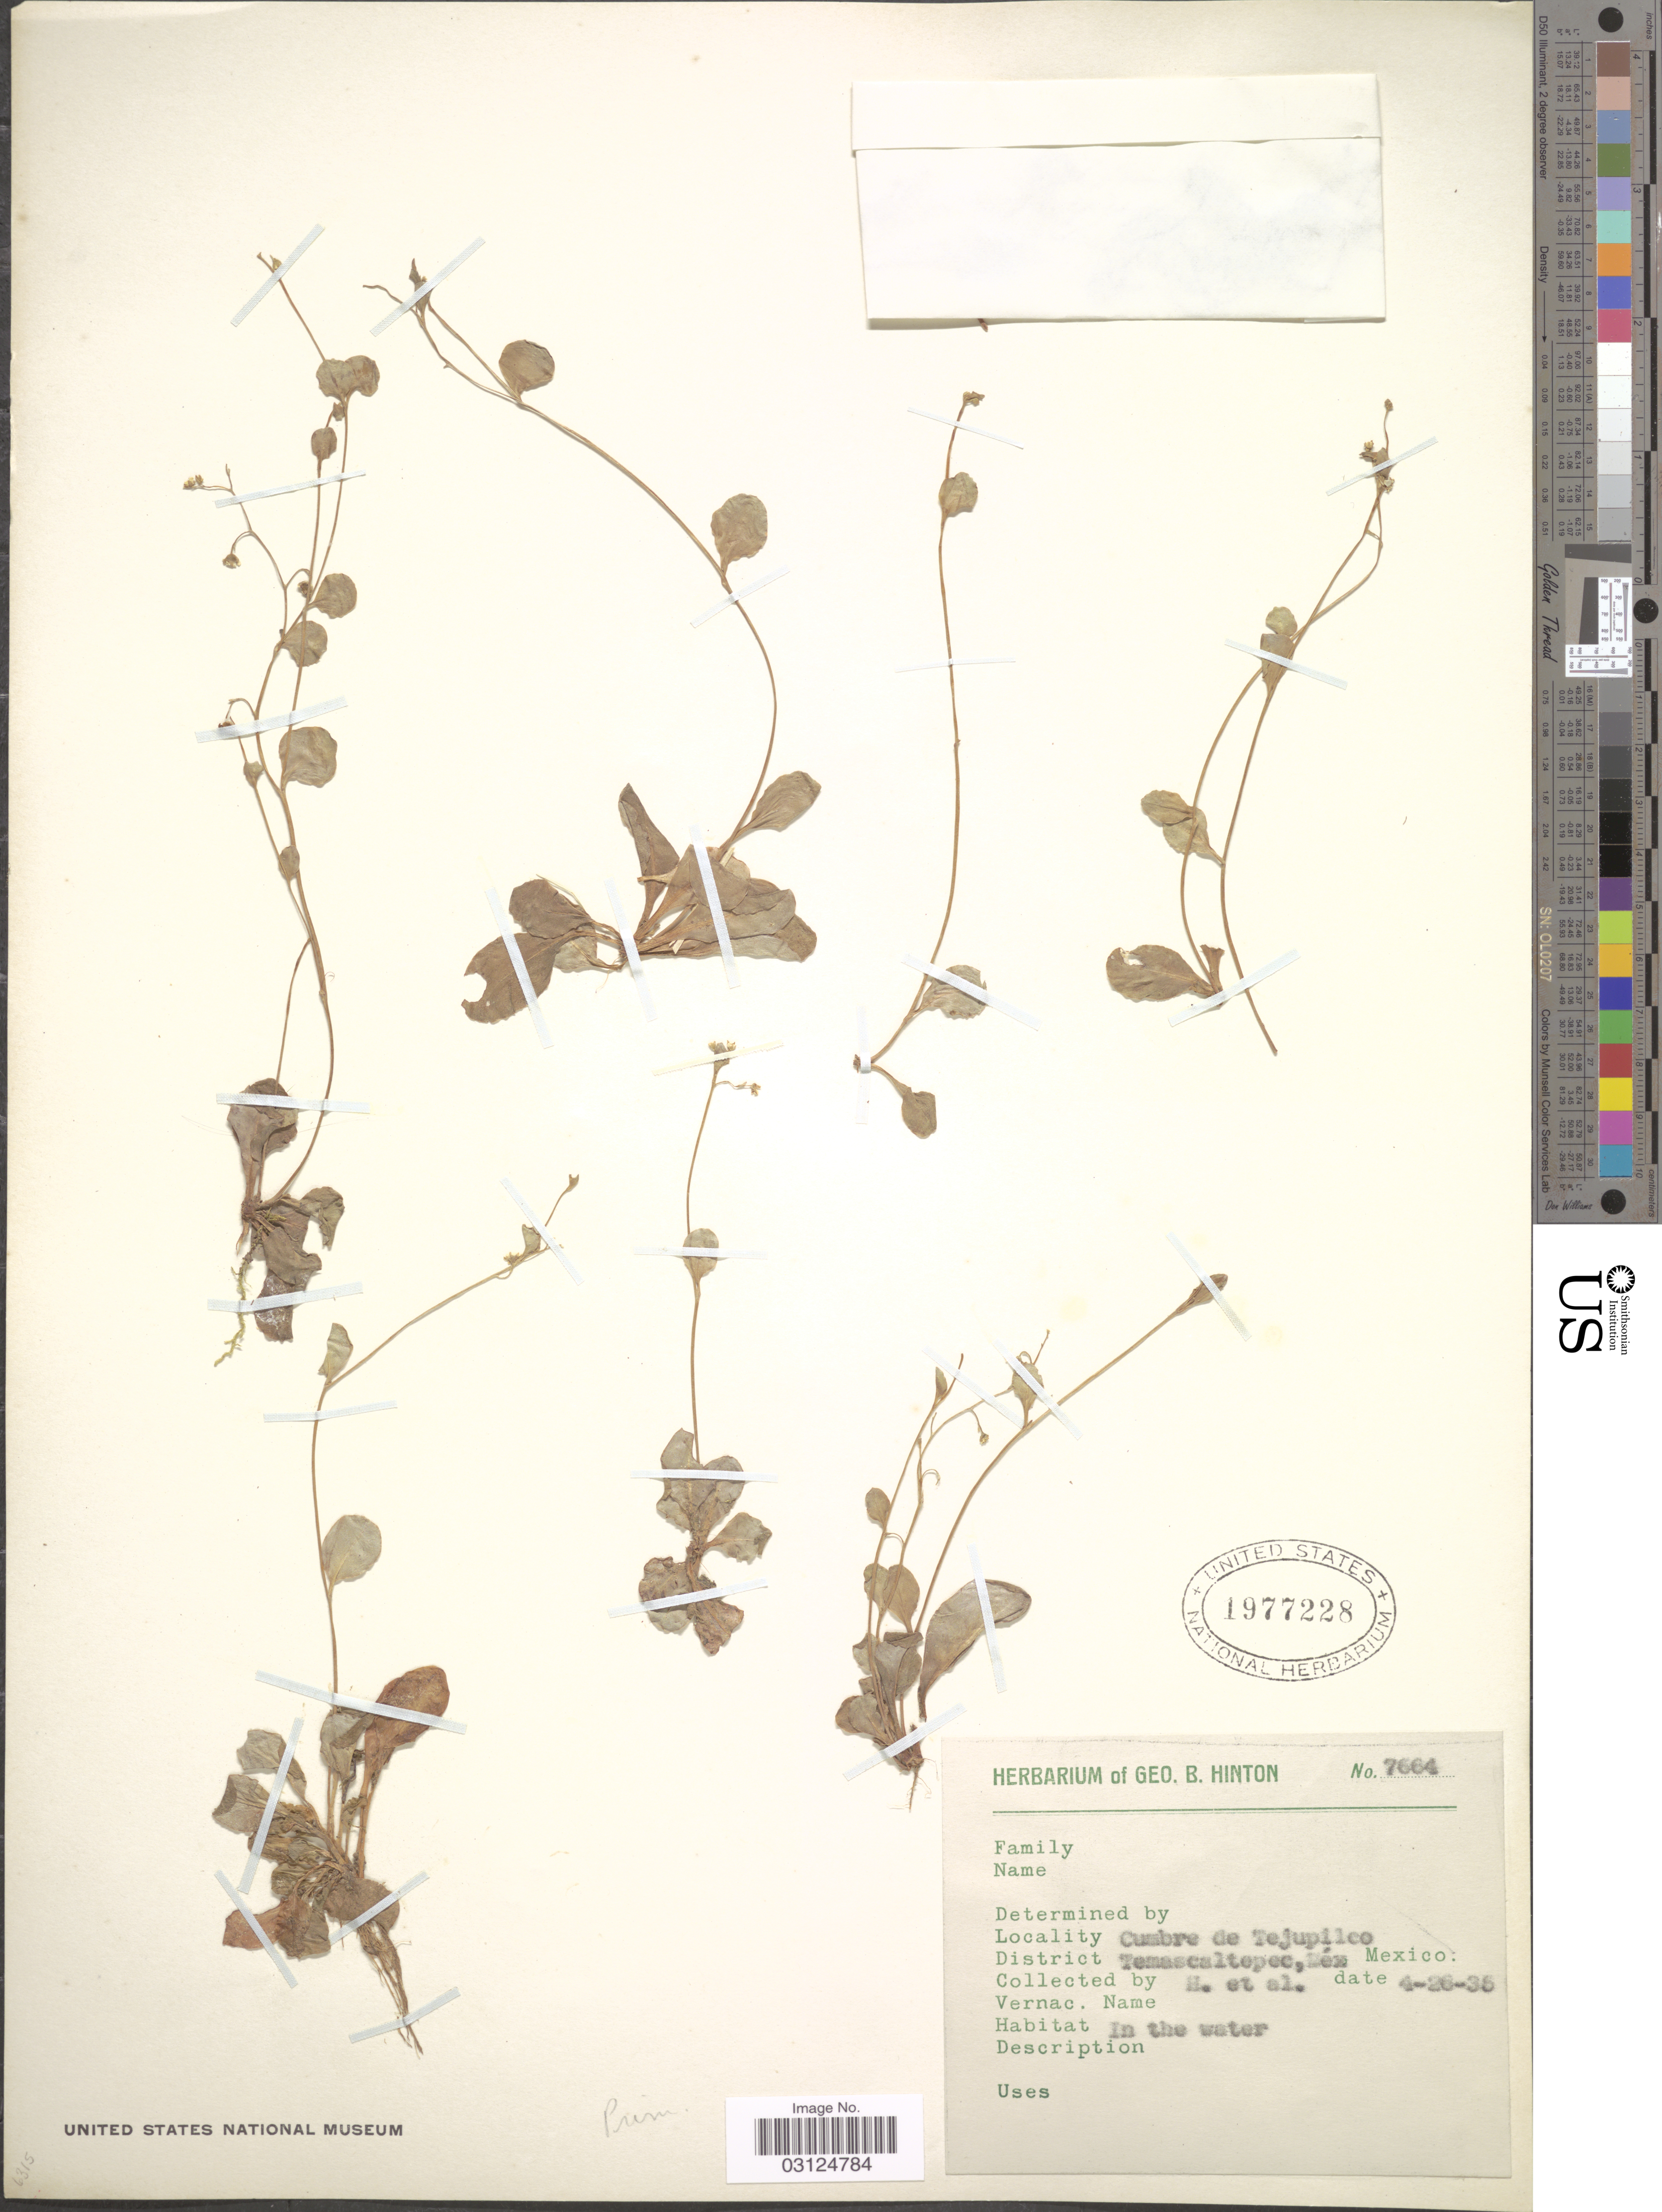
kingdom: Plantae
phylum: Tracheophyta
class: Magnoliopsida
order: Ericales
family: Primulaceae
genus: Samolus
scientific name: Samolus valerandi var. floribundus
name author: (Kunth) R. Knuth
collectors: G. B. Hinton & et al.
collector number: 7664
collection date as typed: Transcribed d/m/y: 26/4/35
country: Mexico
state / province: México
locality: Cumbre de Tejupilco. District Temascaltepec.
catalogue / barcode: US 1977228